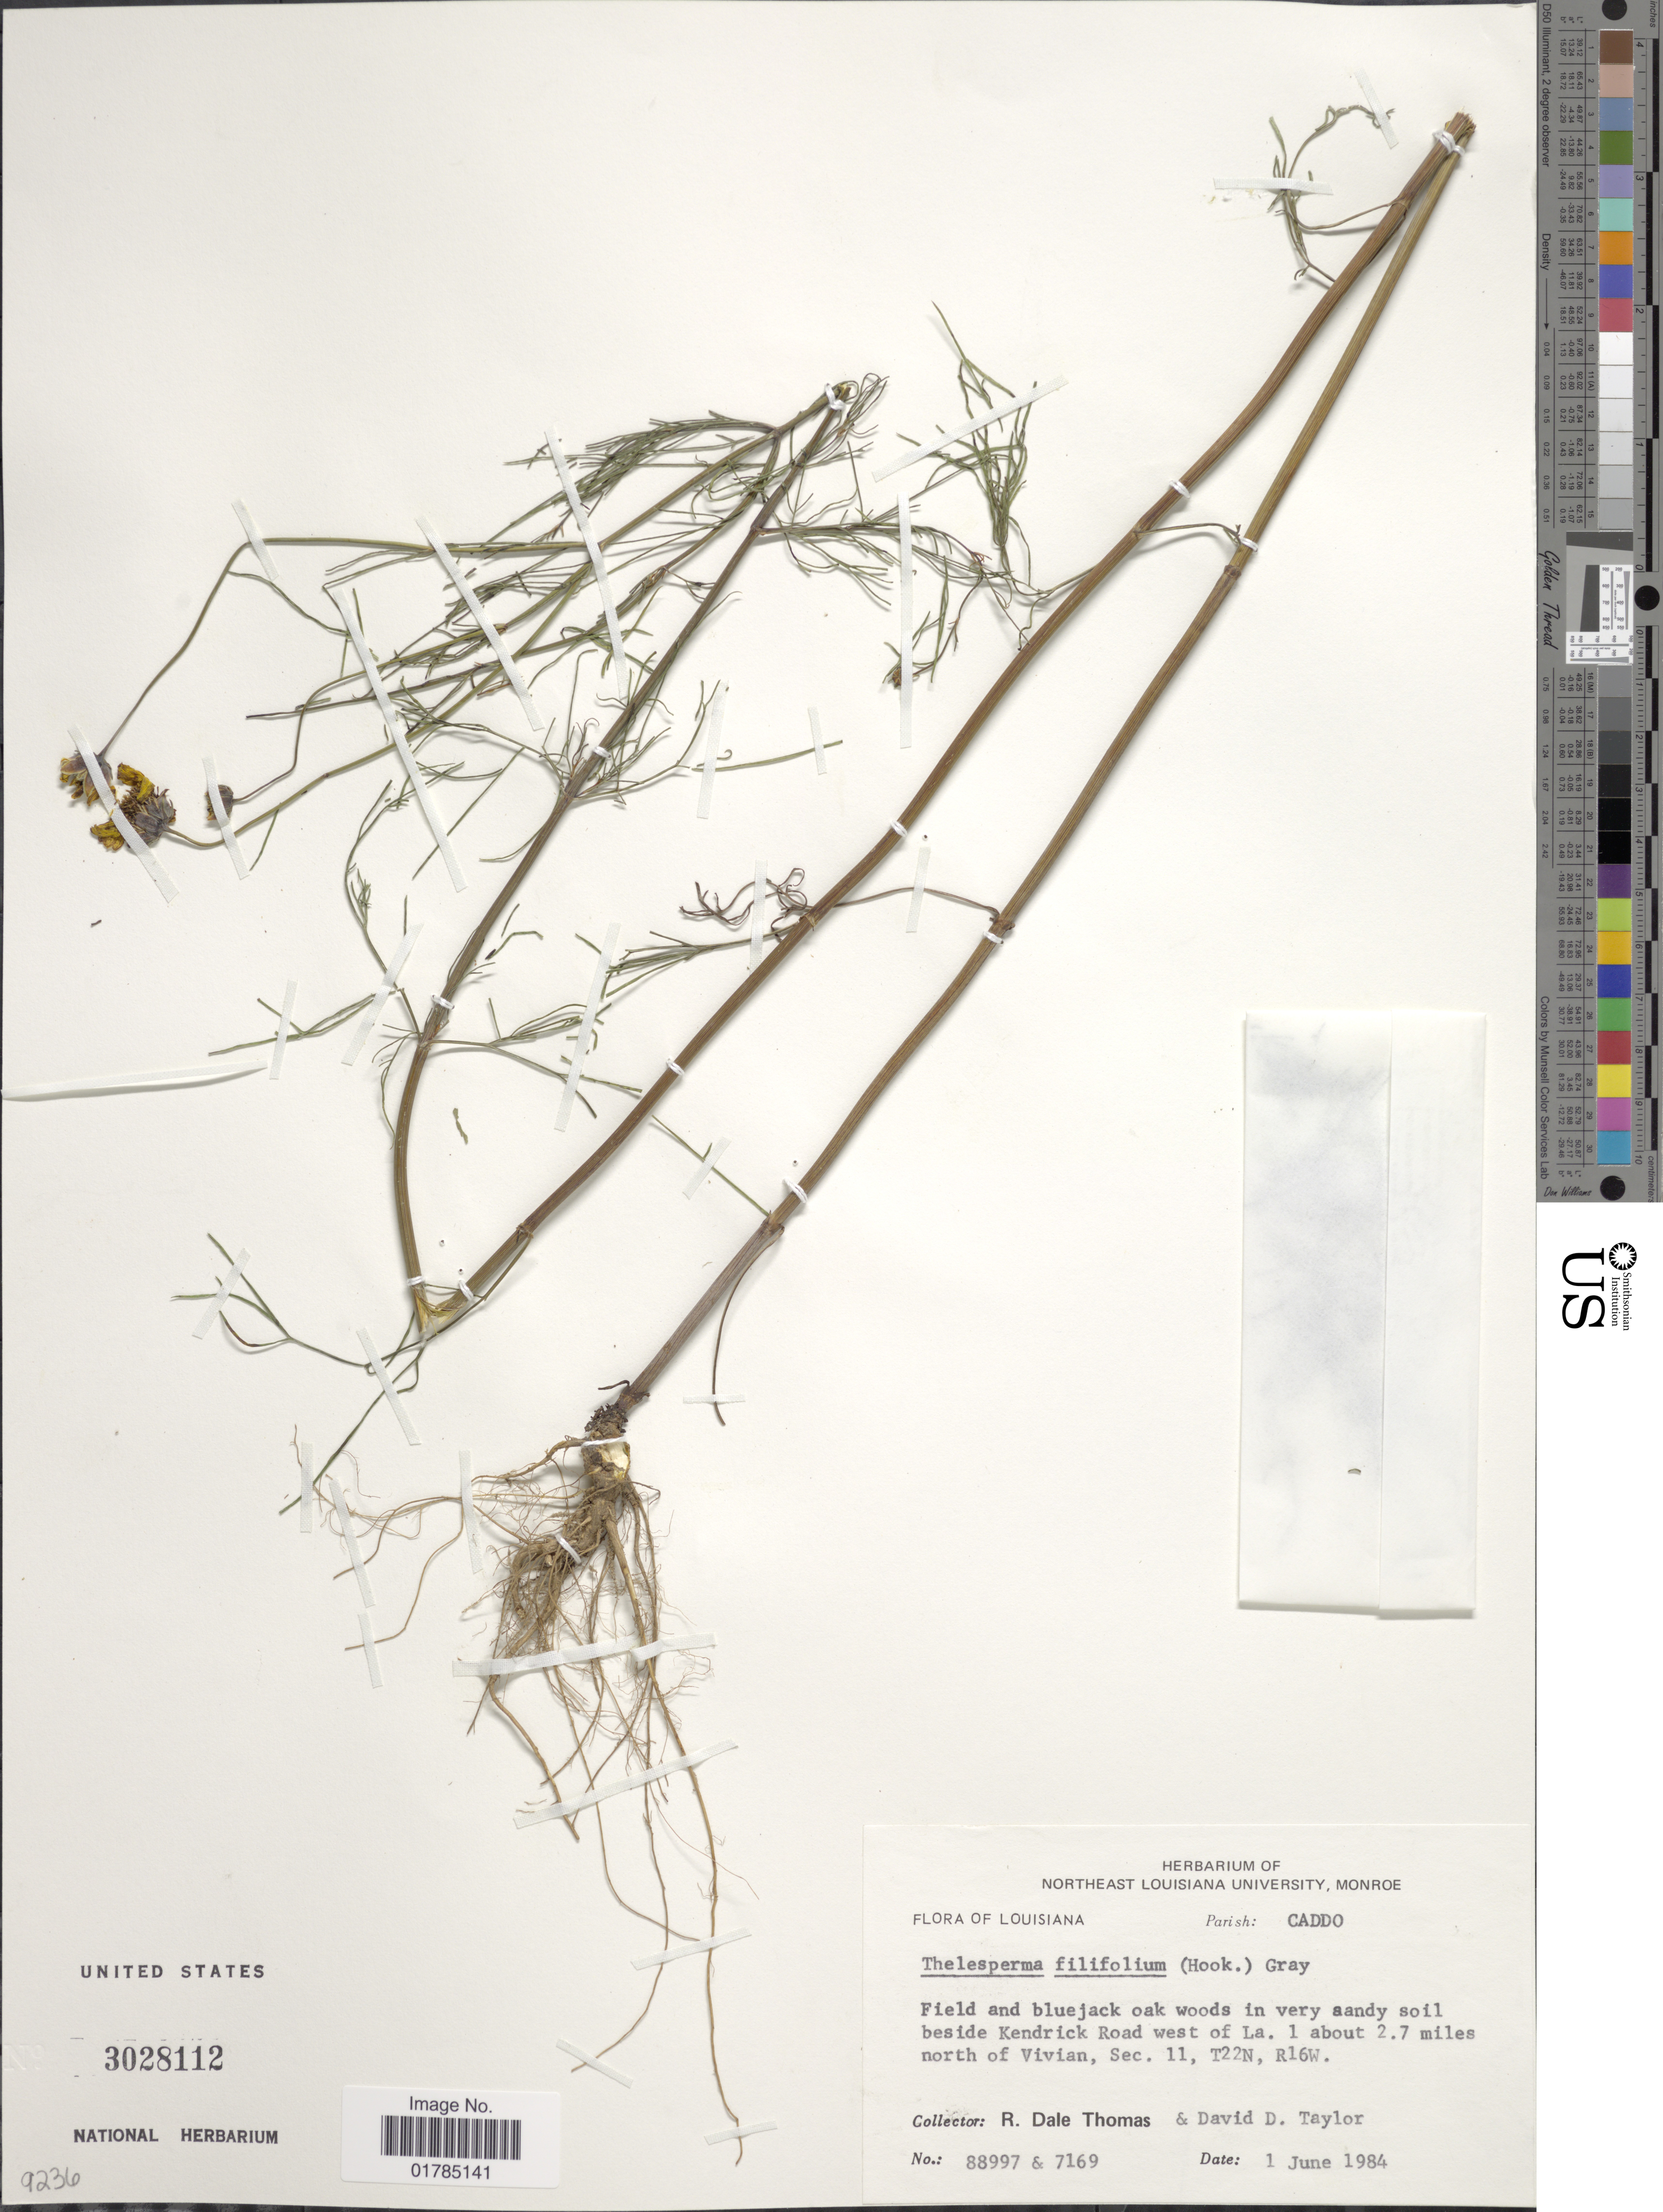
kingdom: Plantae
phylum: Tracheophyta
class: Magnoliopsida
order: Asterales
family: Asteraceae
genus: Thelesperma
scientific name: Thelesperma filifolium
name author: (Hook.) A. Gray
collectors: R. Thomas & D. Taylor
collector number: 88997/7169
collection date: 1984-06-01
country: United States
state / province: Louisiana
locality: Parish Caddo. Beside Kendrick Road West of La. 1 about 2.7 miles north of Vivian, Sec. 11, T22N, R16W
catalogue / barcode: US 3028112